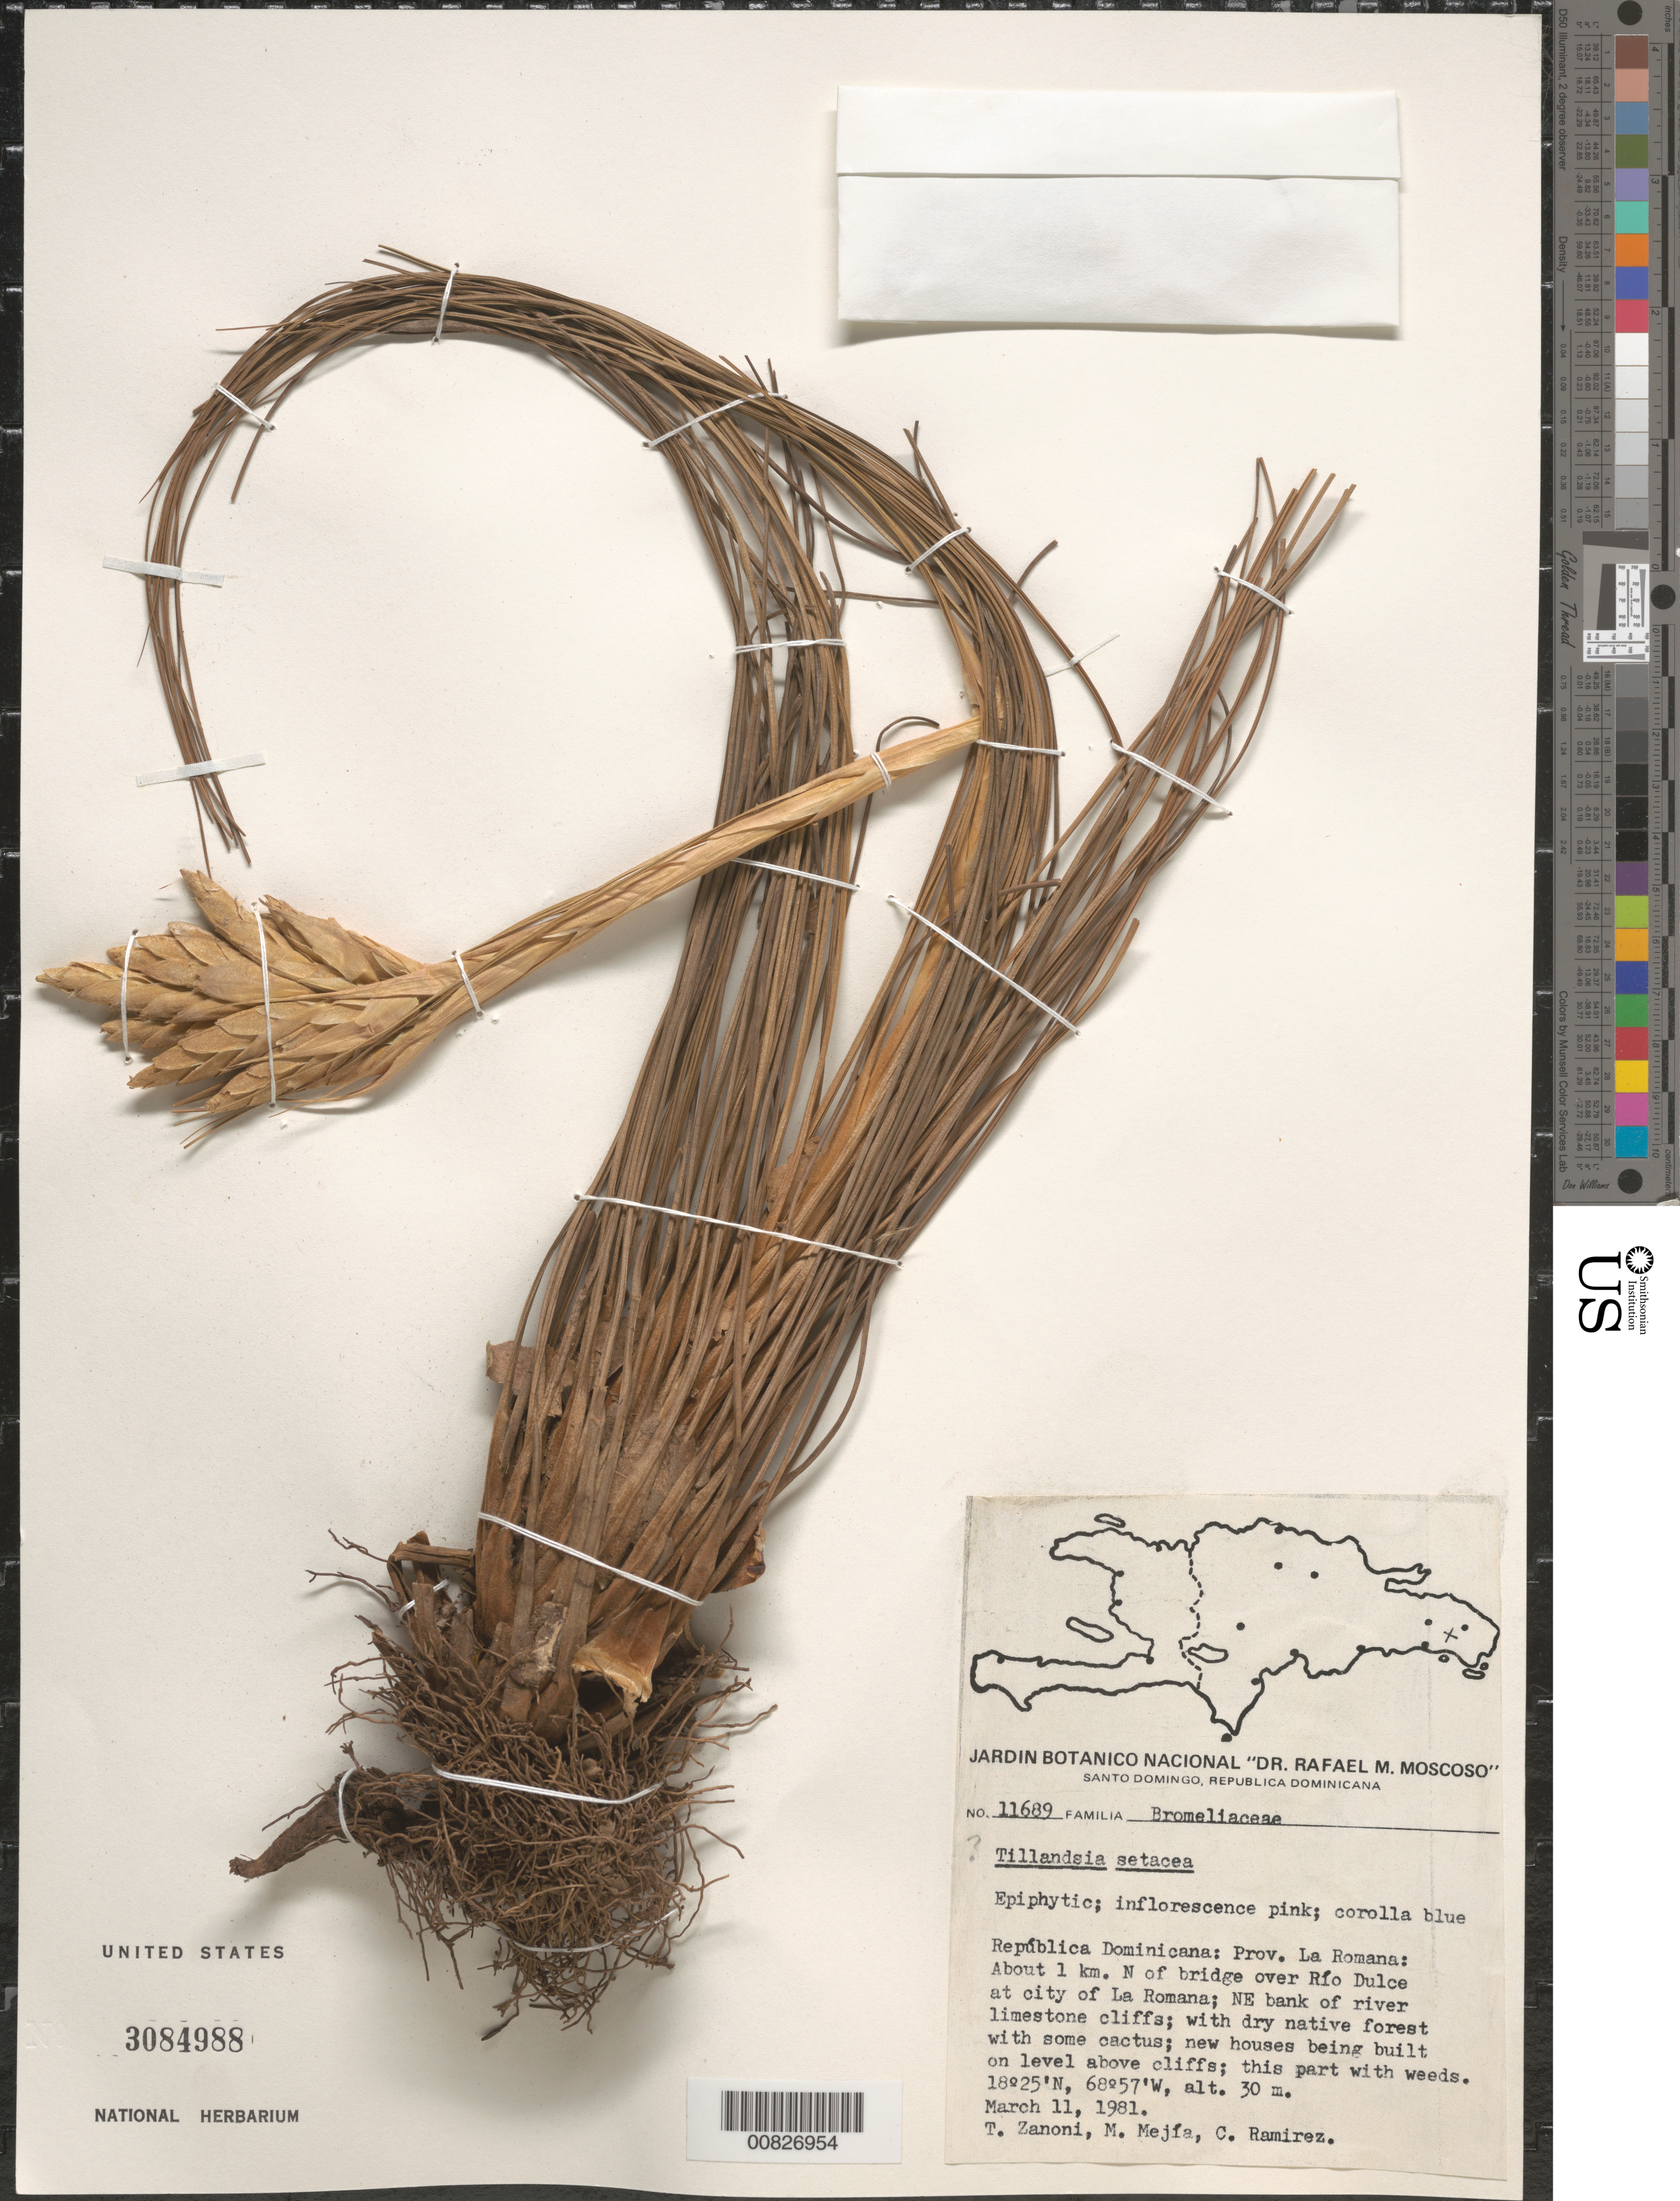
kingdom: Plantae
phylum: Tracheophyta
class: Liliopsida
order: Poales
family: Bromeliaceae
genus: Tillandsia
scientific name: Tillandsia juncea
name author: (Ruiz & Pav.) Poir.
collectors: T. A. Zanoni, M. Mejia & C. Ramirez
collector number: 11689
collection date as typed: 11 Mar 1981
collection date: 1981-03-11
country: Dominican Republic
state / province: La Romana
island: Hispaniola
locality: About 1 km. N of bridge over Río Dulce at city of La Romana; NE bank of river.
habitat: Limestone cliffs; with dry native forest with some cactus; new houses being built on level above cliffs; this part with weeds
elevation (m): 30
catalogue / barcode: US 3084988